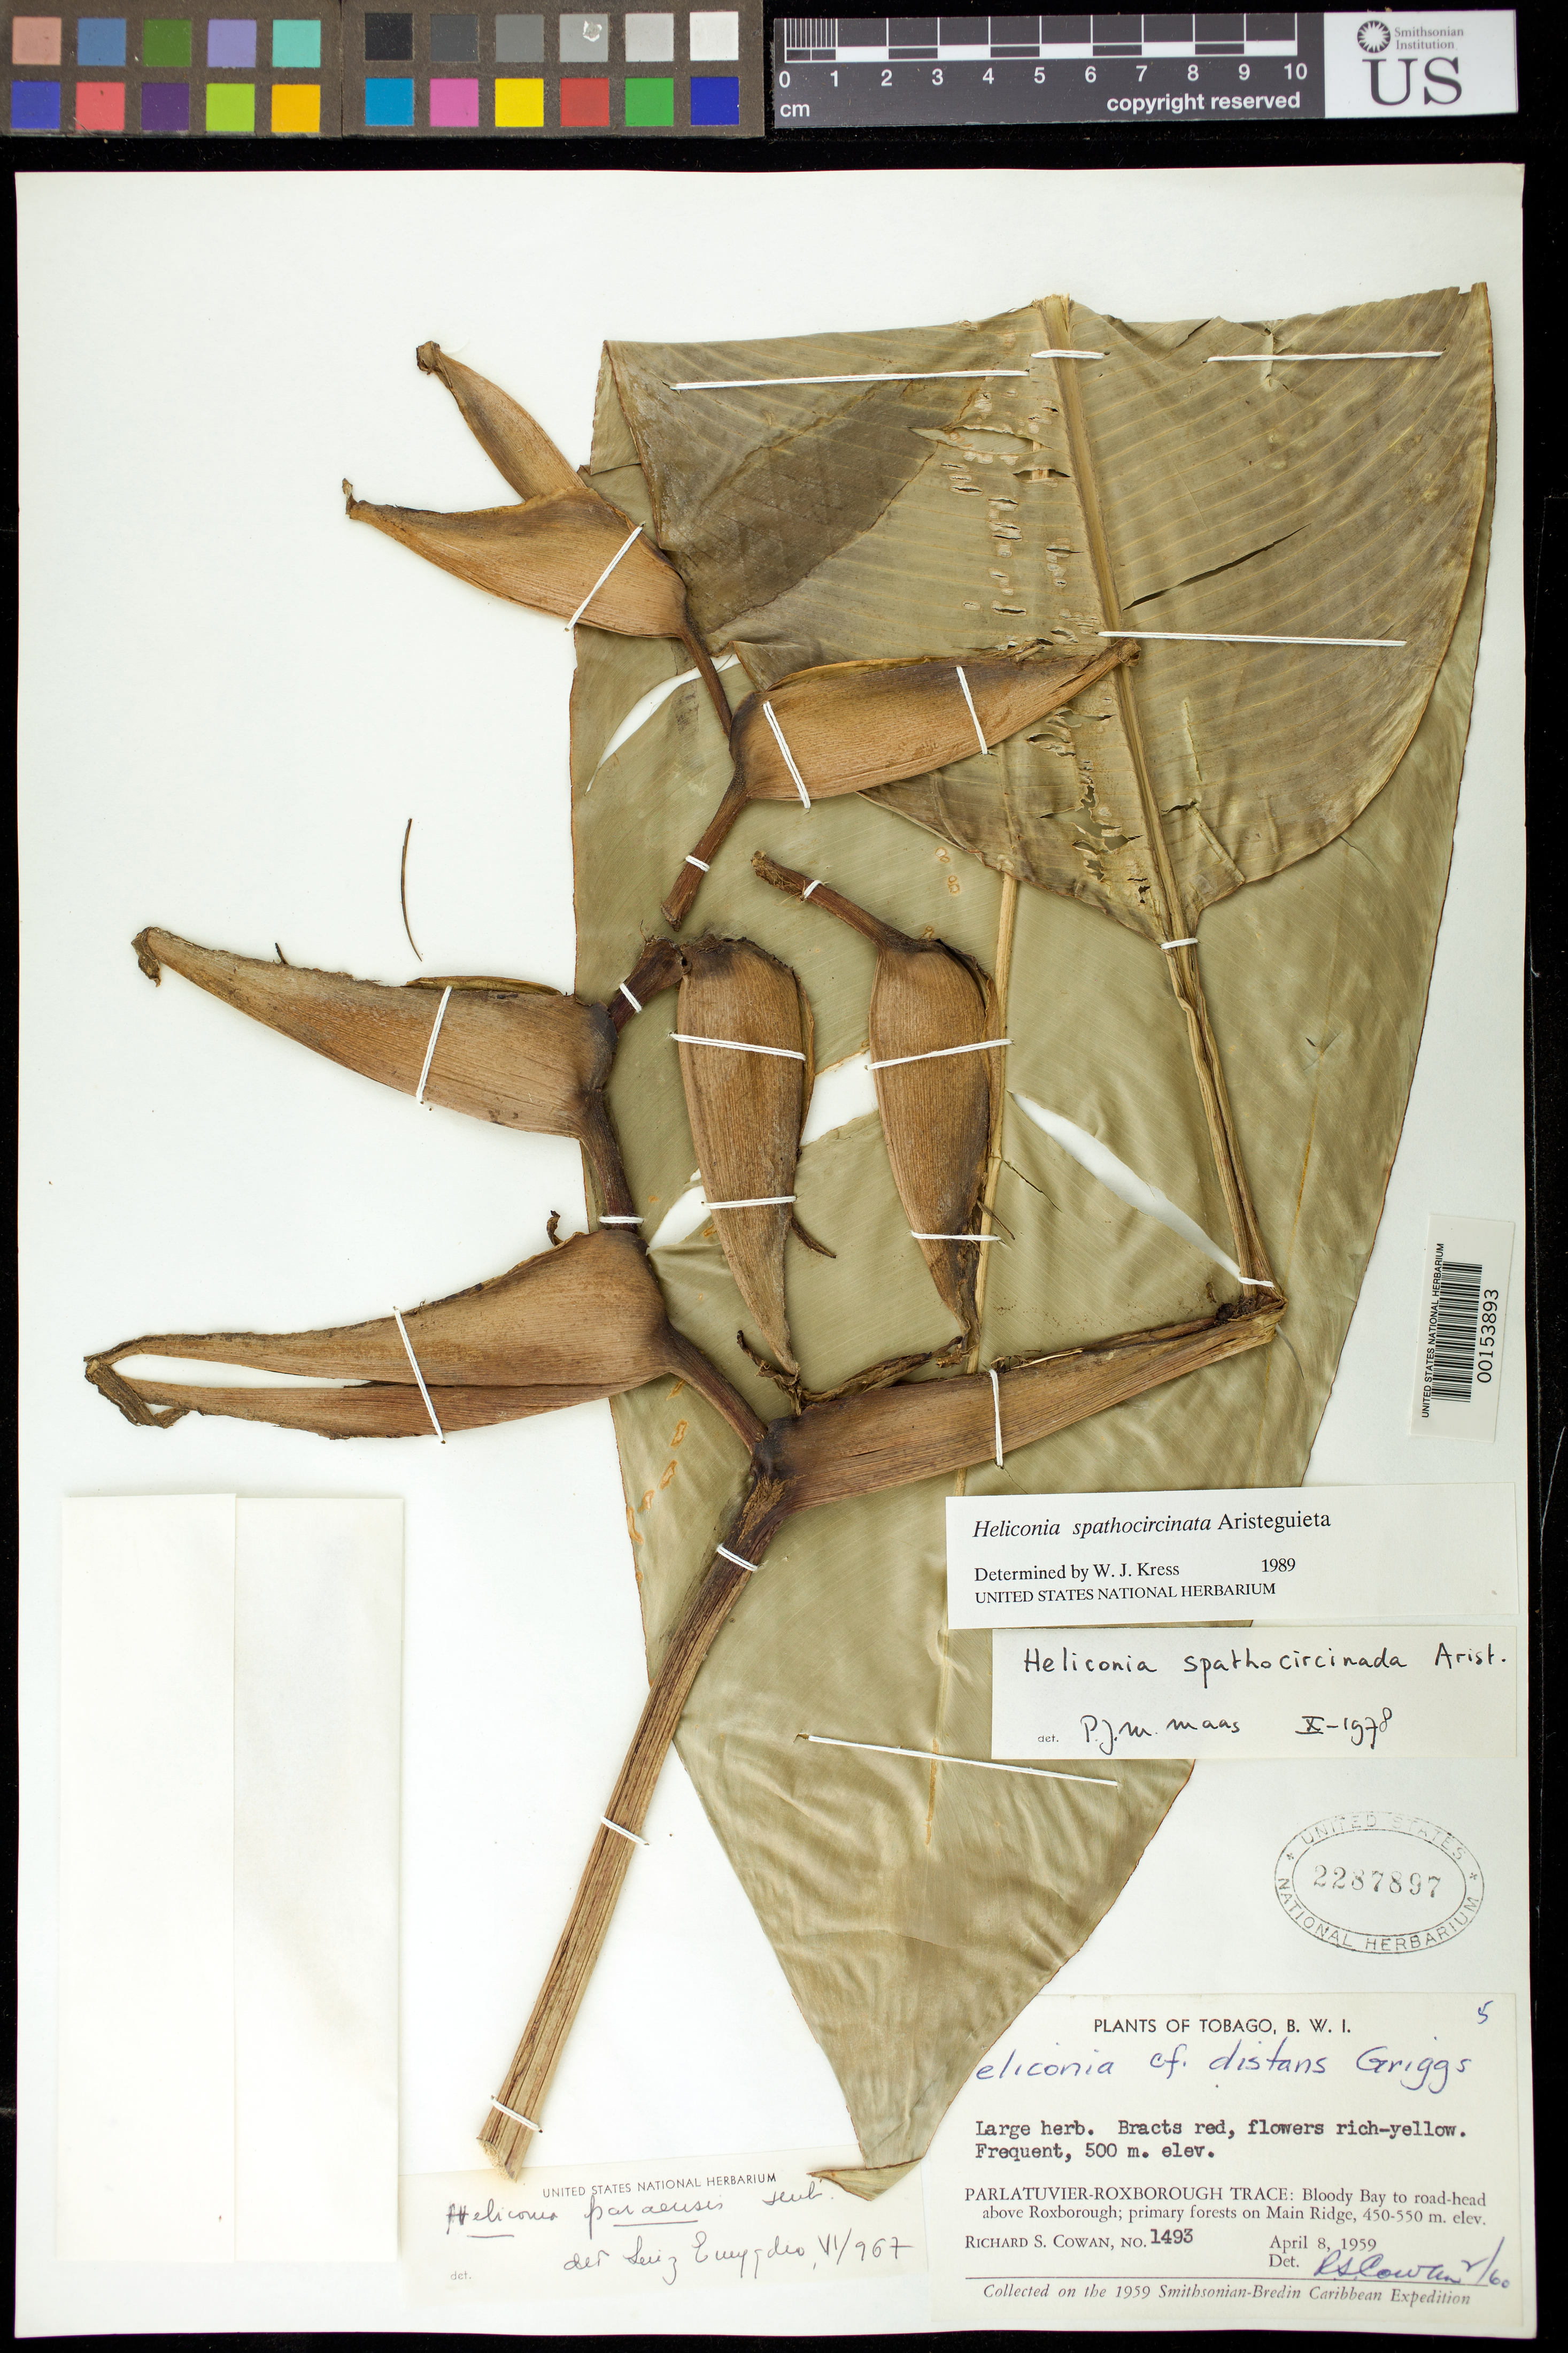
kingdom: Plantae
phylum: Tracheophyta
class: Liliopsida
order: Zingiberales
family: Heliconiaceae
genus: Heliconia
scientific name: Heliconia spathocircinata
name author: Aristeg.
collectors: R. S. Cowan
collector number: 1493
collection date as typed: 08 Apr 1959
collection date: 1959-04-08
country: Trinidad and Tobago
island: Tobago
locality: Parlatuvier-roxborough trace: bloody bay to road-head above roxborough; primary forest on main ridge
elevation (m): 450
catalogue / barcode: US 2287897